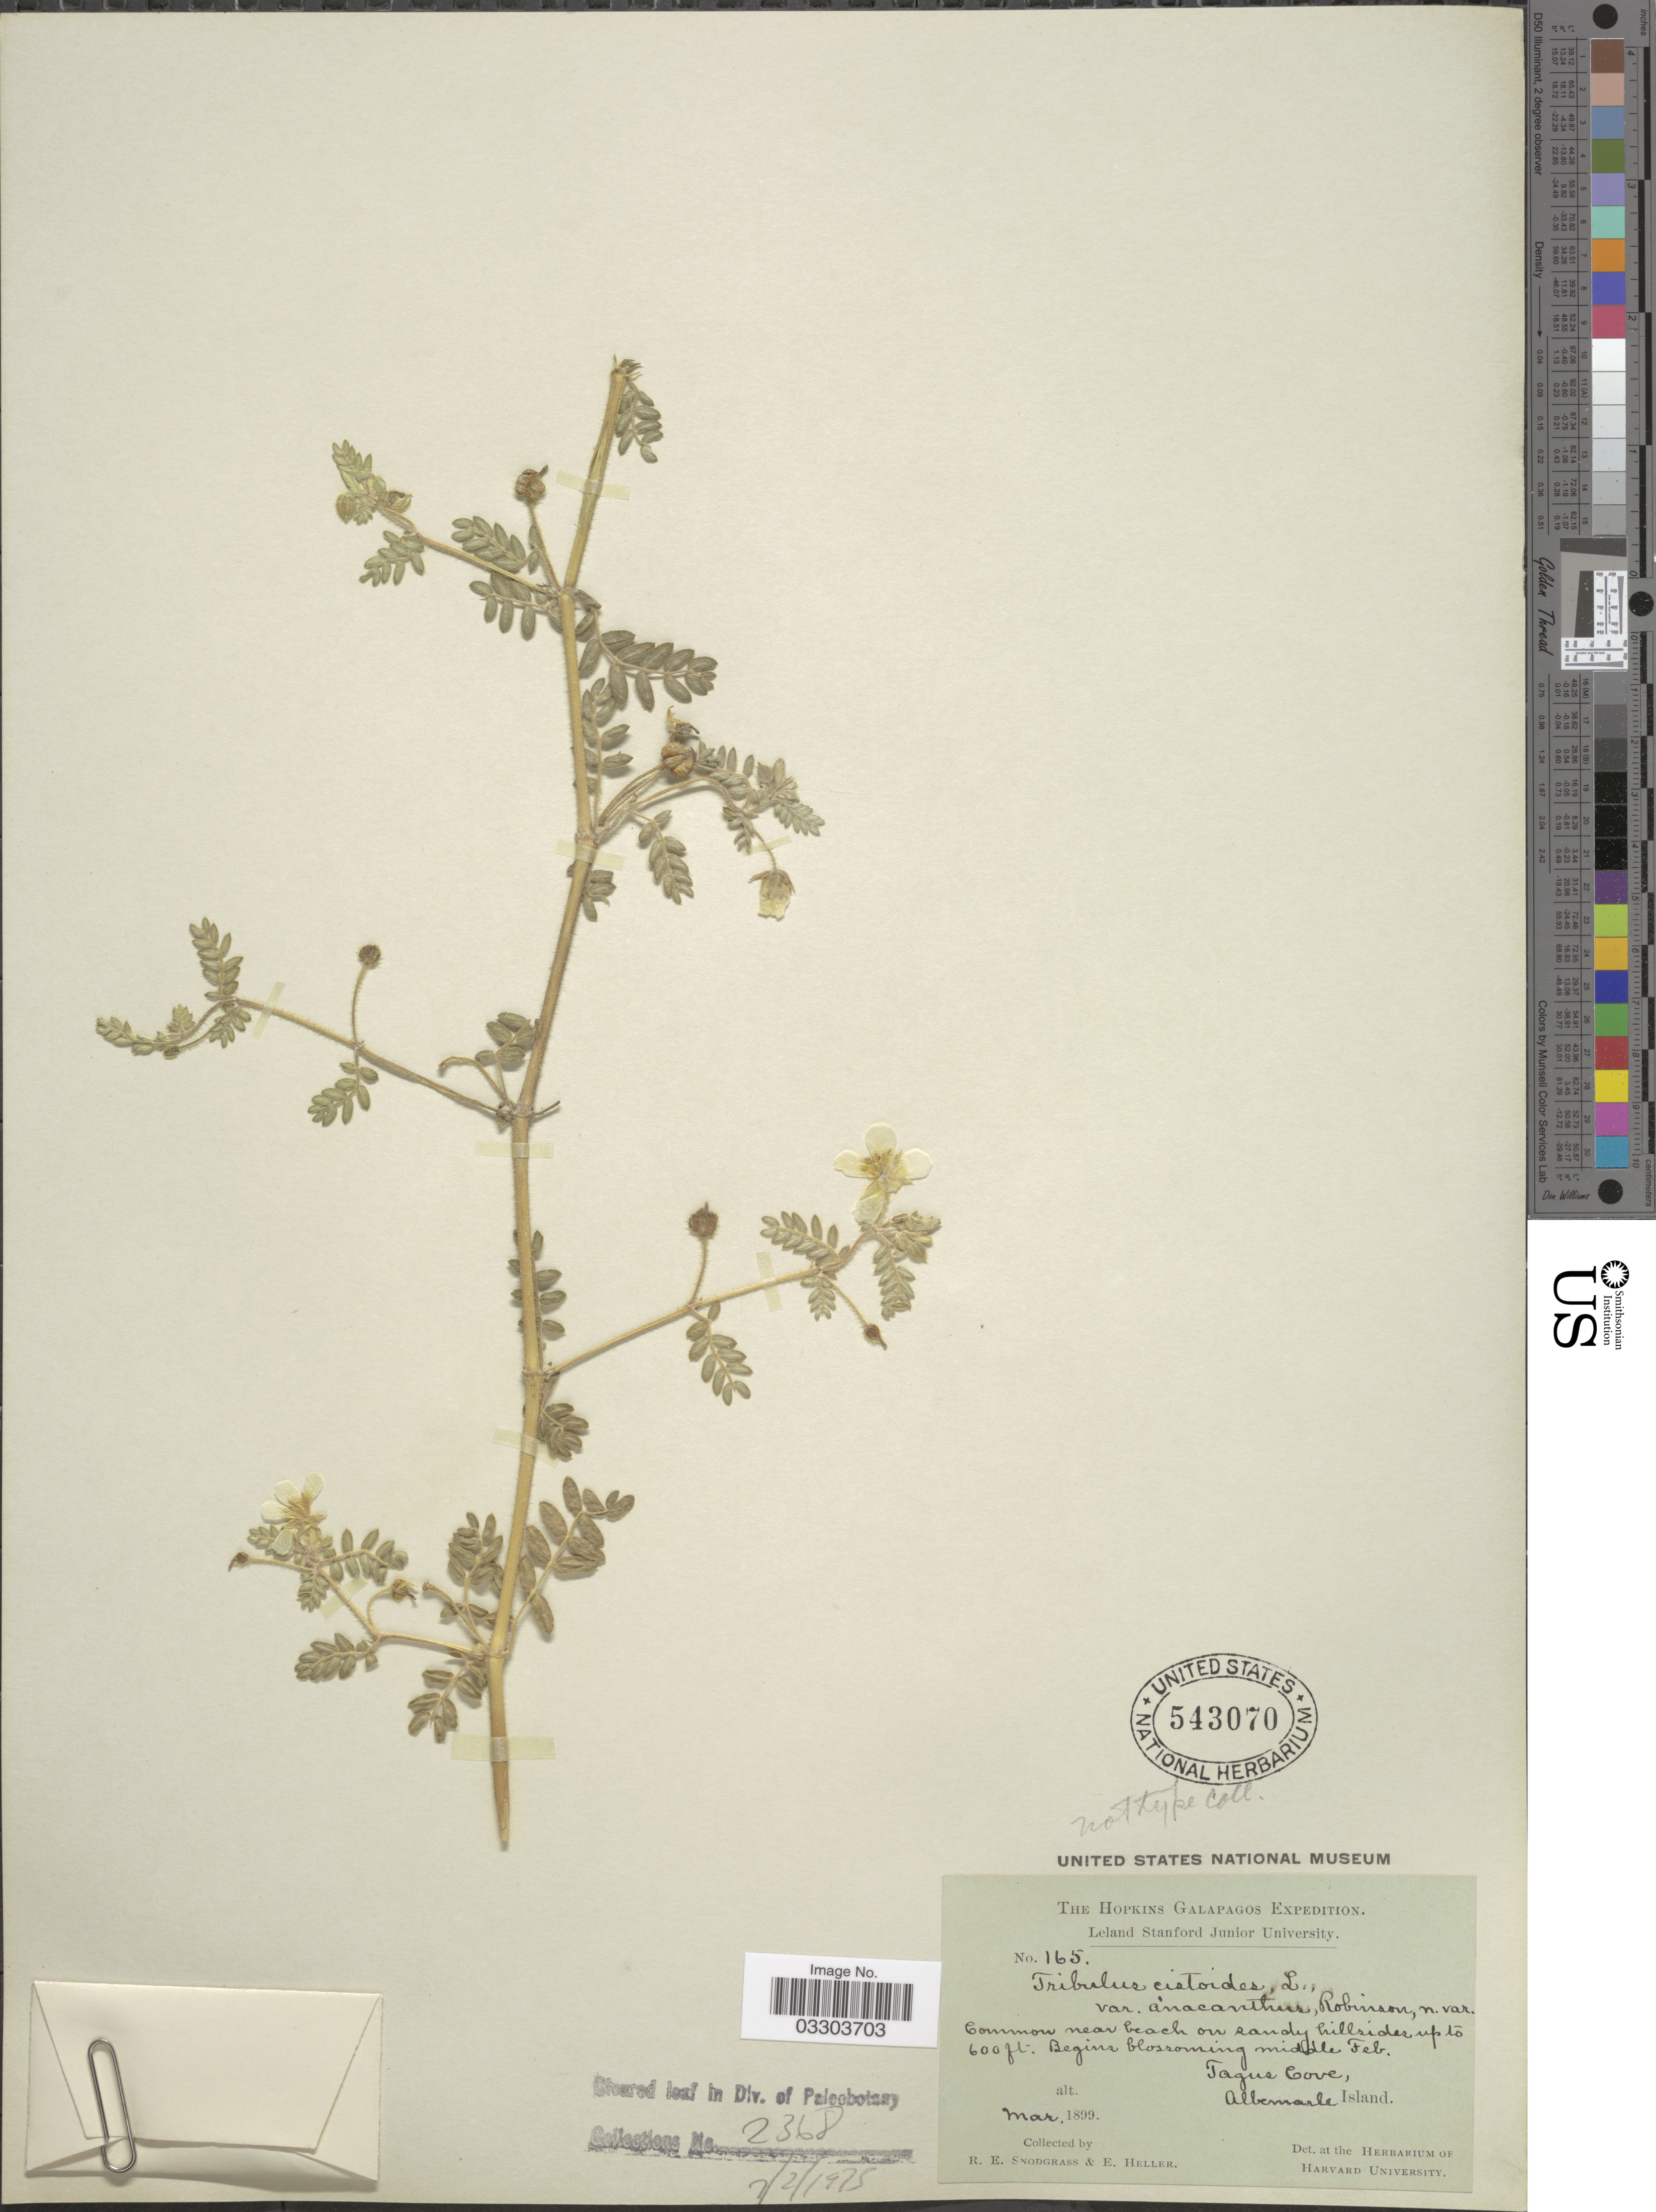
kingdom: Plantae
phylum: Tracheophyta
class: Magnoliopsida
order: Zygophyllales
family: Zygophyllaceae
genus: Tribulus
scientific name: Tribulus cistoides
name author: L.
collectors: R. E. Snodgrass & E. Heller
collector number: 165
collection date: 1899-03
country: Ecuador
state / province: Colón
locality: Galapagos. Tagus Cove, Albemarle Island.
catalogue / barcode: US 543070